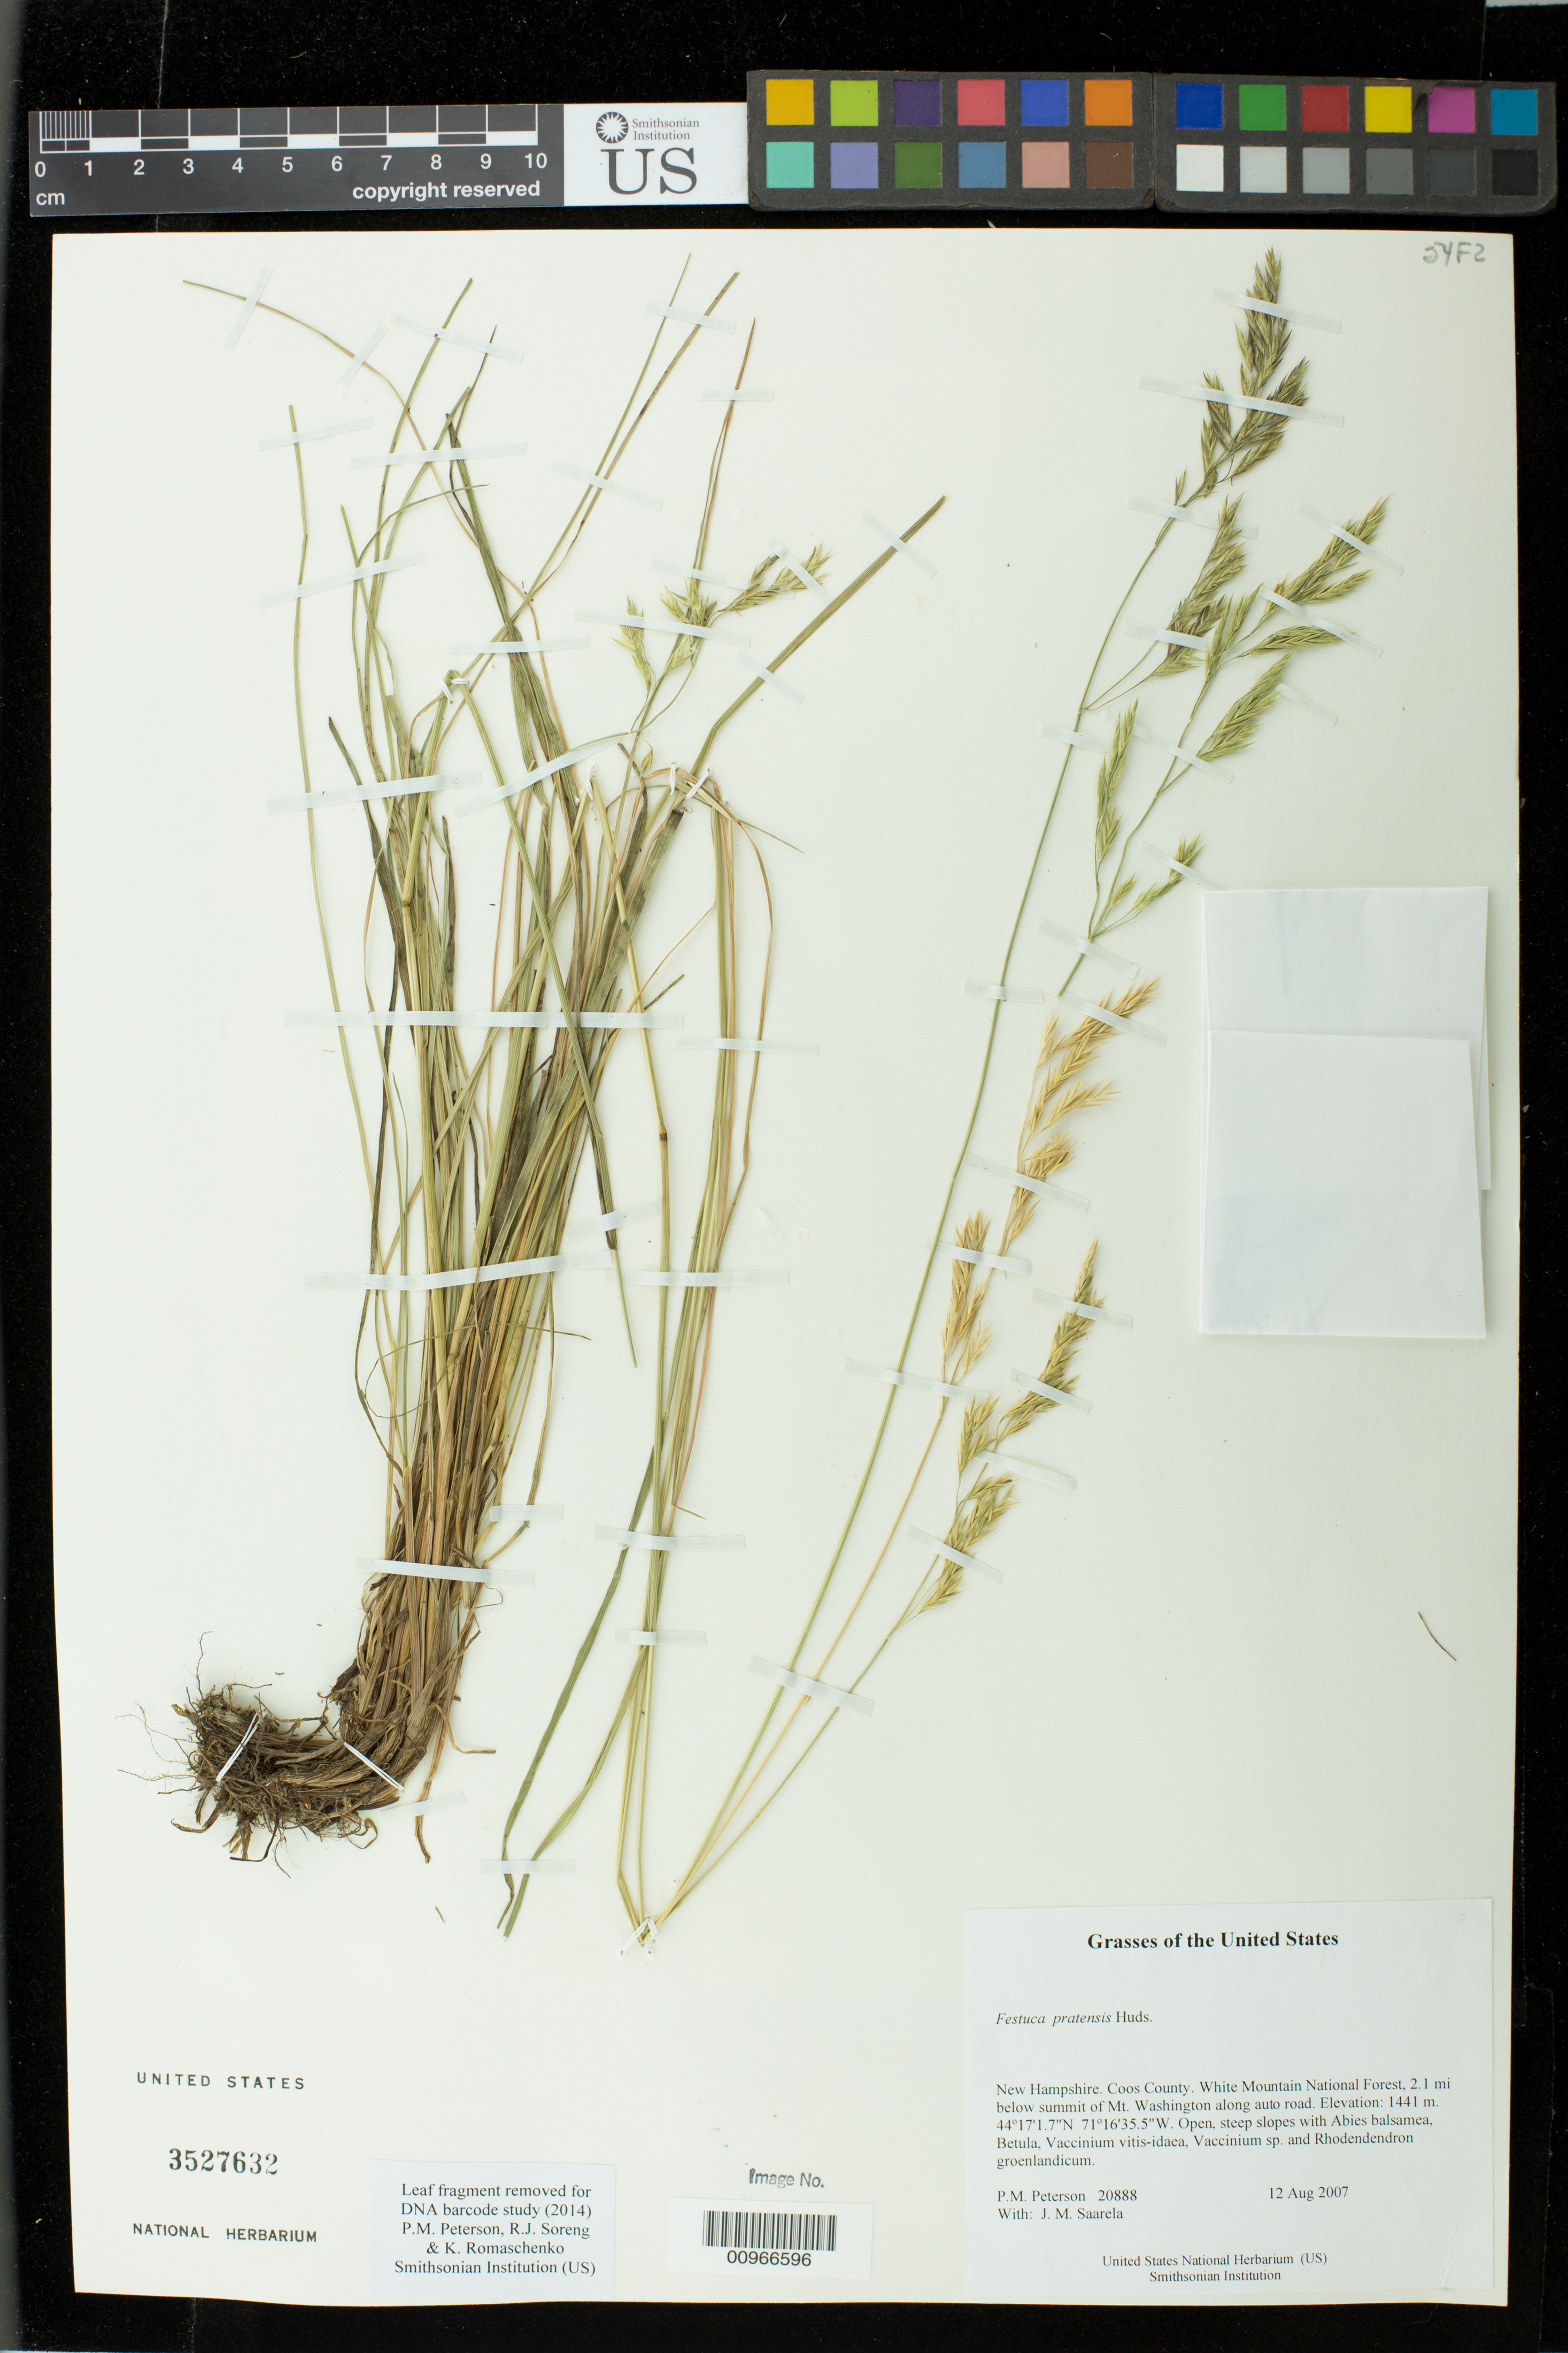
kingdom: Plantae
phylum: Tracheophyta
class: Liliopsida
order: Poales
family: Poaceae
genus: Schedonorus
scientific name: Schedonorus pratensis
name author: (Huds.) P. Beauv.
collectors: P. M. Peterson & J. Saarela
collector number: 20888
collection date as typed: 12 Aug 2007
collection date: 2007-08-12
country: United States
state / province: New Hampshire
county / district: Coos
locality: White Mountain National Forest, 2.1 mi below summit of Mt. Washington along auto road.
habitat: Open, steep slopes with Abies balsamea, Betula, Vaccinium vitis-idaea, Vaccinium sp. and Rhodendendron groenlandicum.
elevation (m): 1441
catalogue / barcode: US 3527632